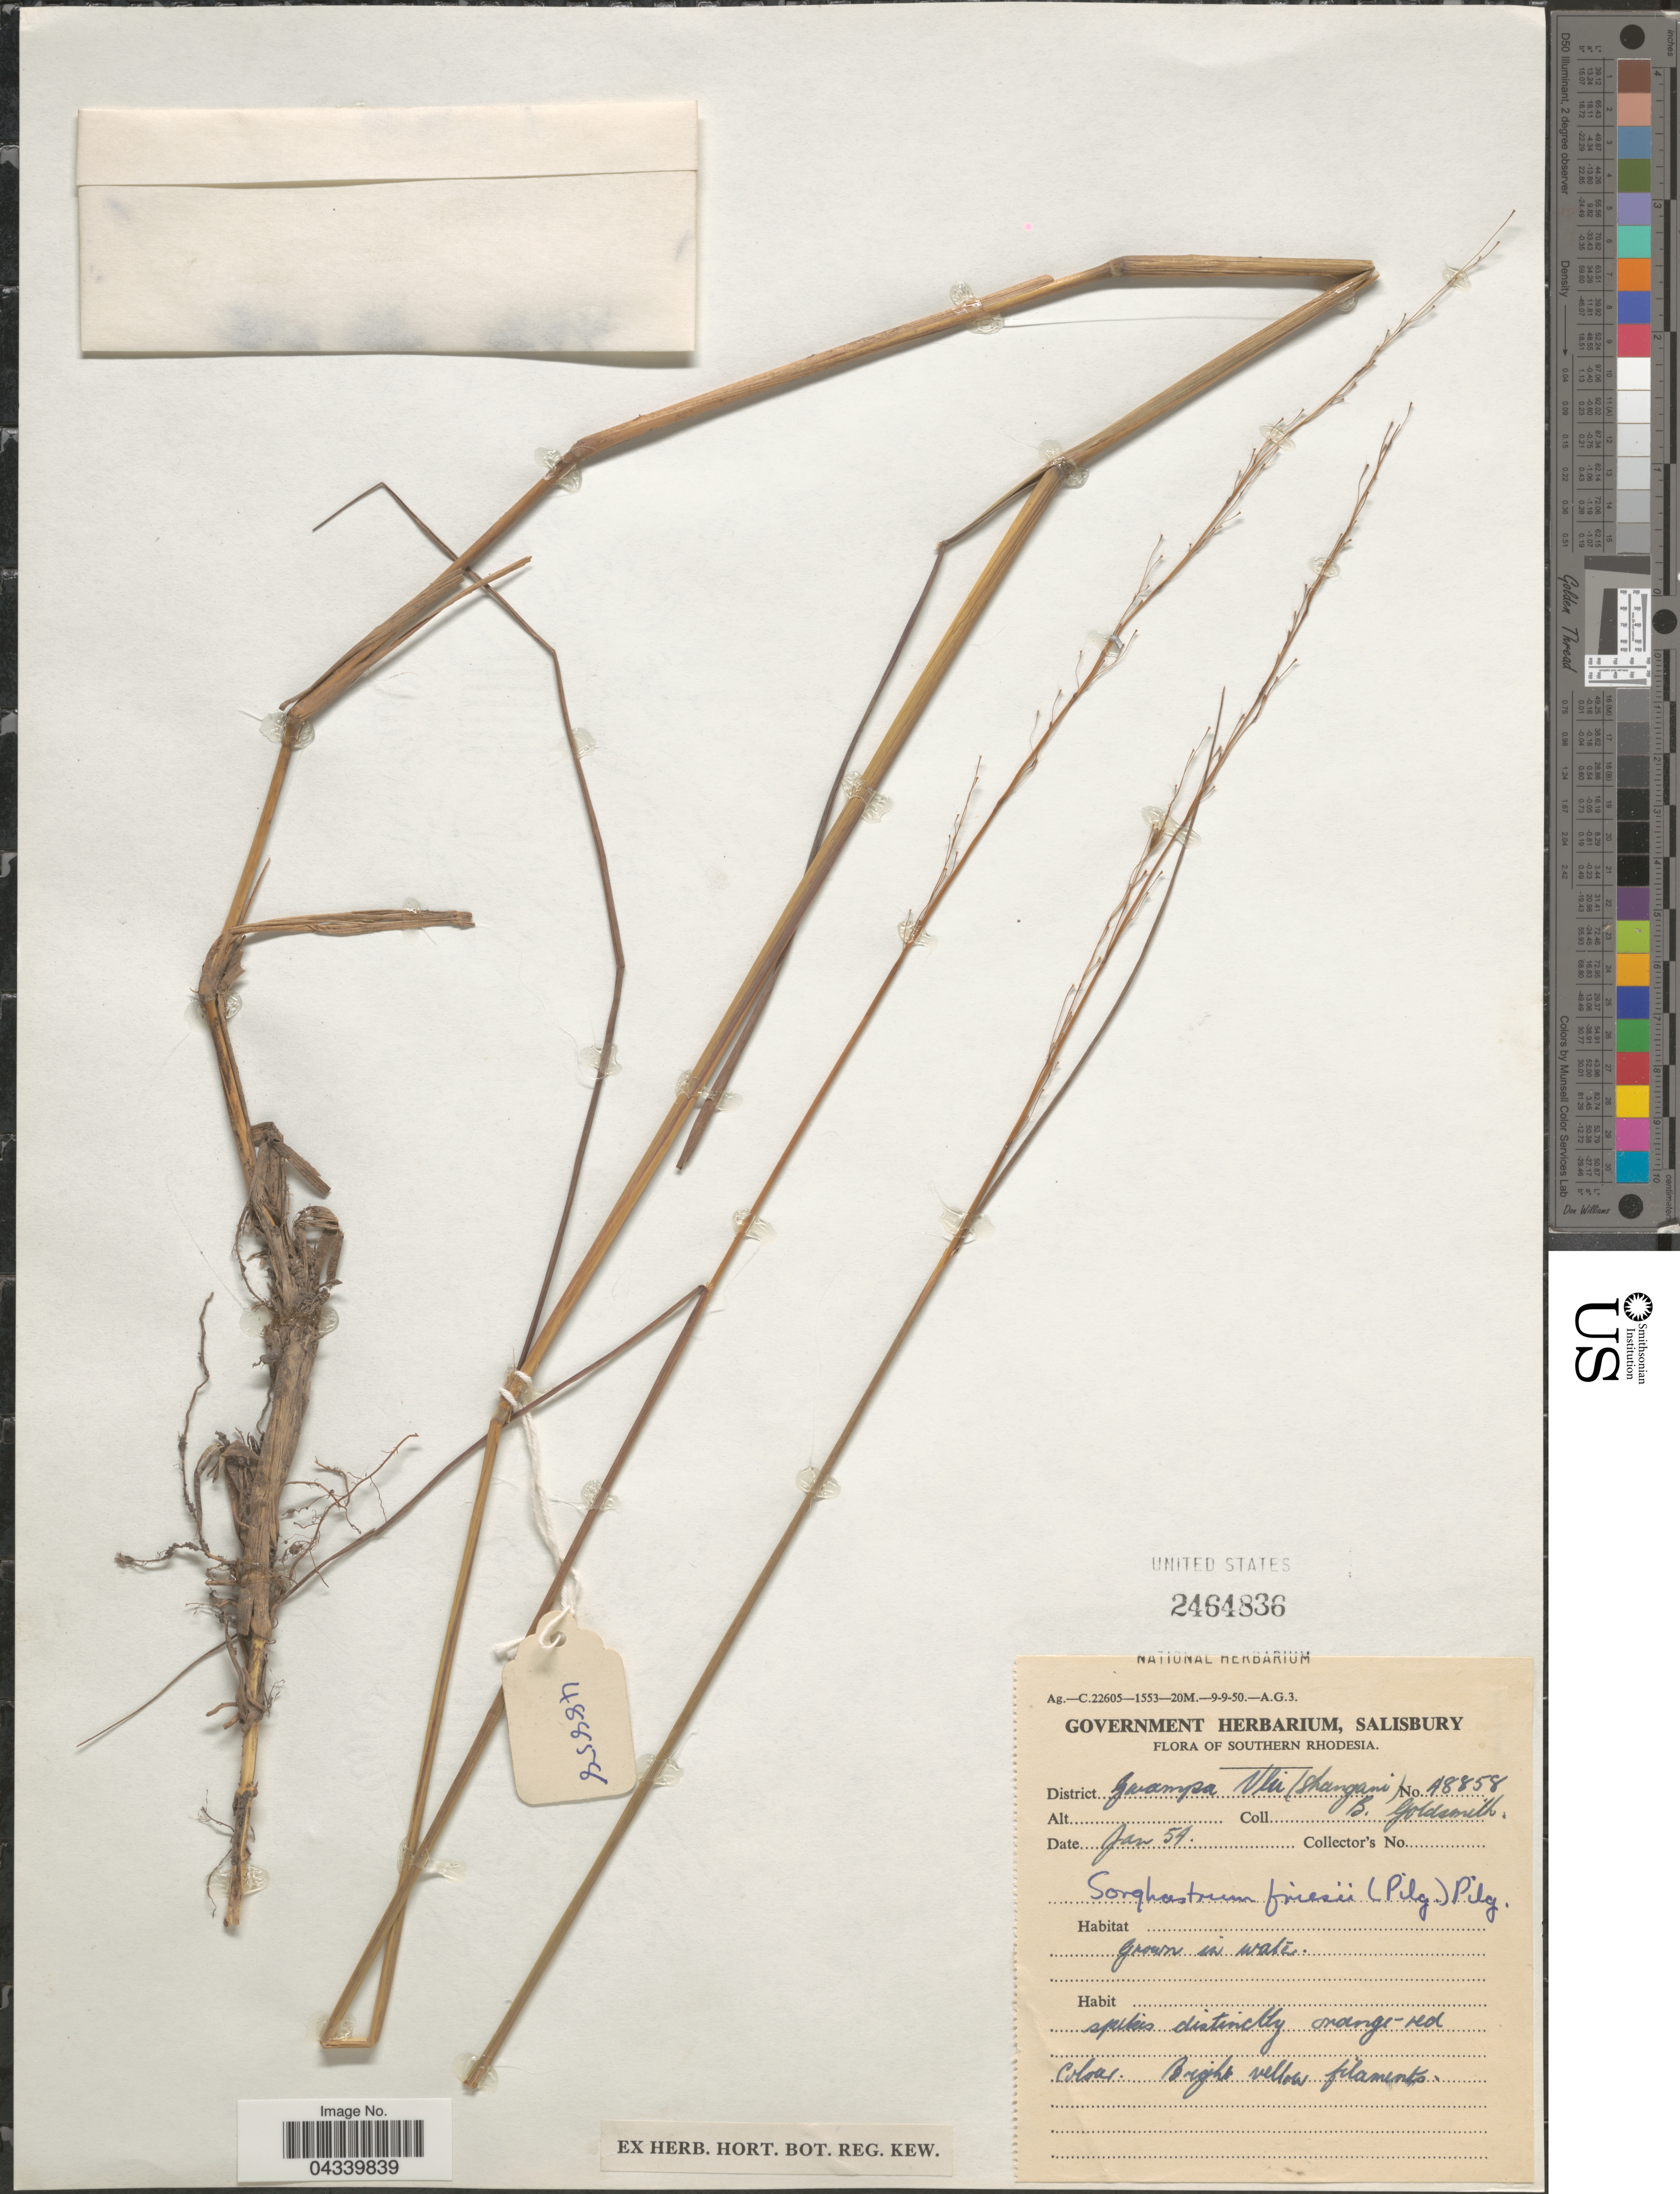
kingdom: Plantae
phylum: Tracheophyta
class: Liliopsida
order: Poales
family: Poaceae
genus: Sorghastrum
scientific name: Sorghastrum nudipes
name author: Nash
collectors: B. Goldsmith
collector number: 48858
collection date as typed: Transcribed d/m/y: /1/51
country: Zimbabwe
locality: Southern Rhodesia. District Gwampa Vlei (Shangani).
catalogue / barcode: US 2464836